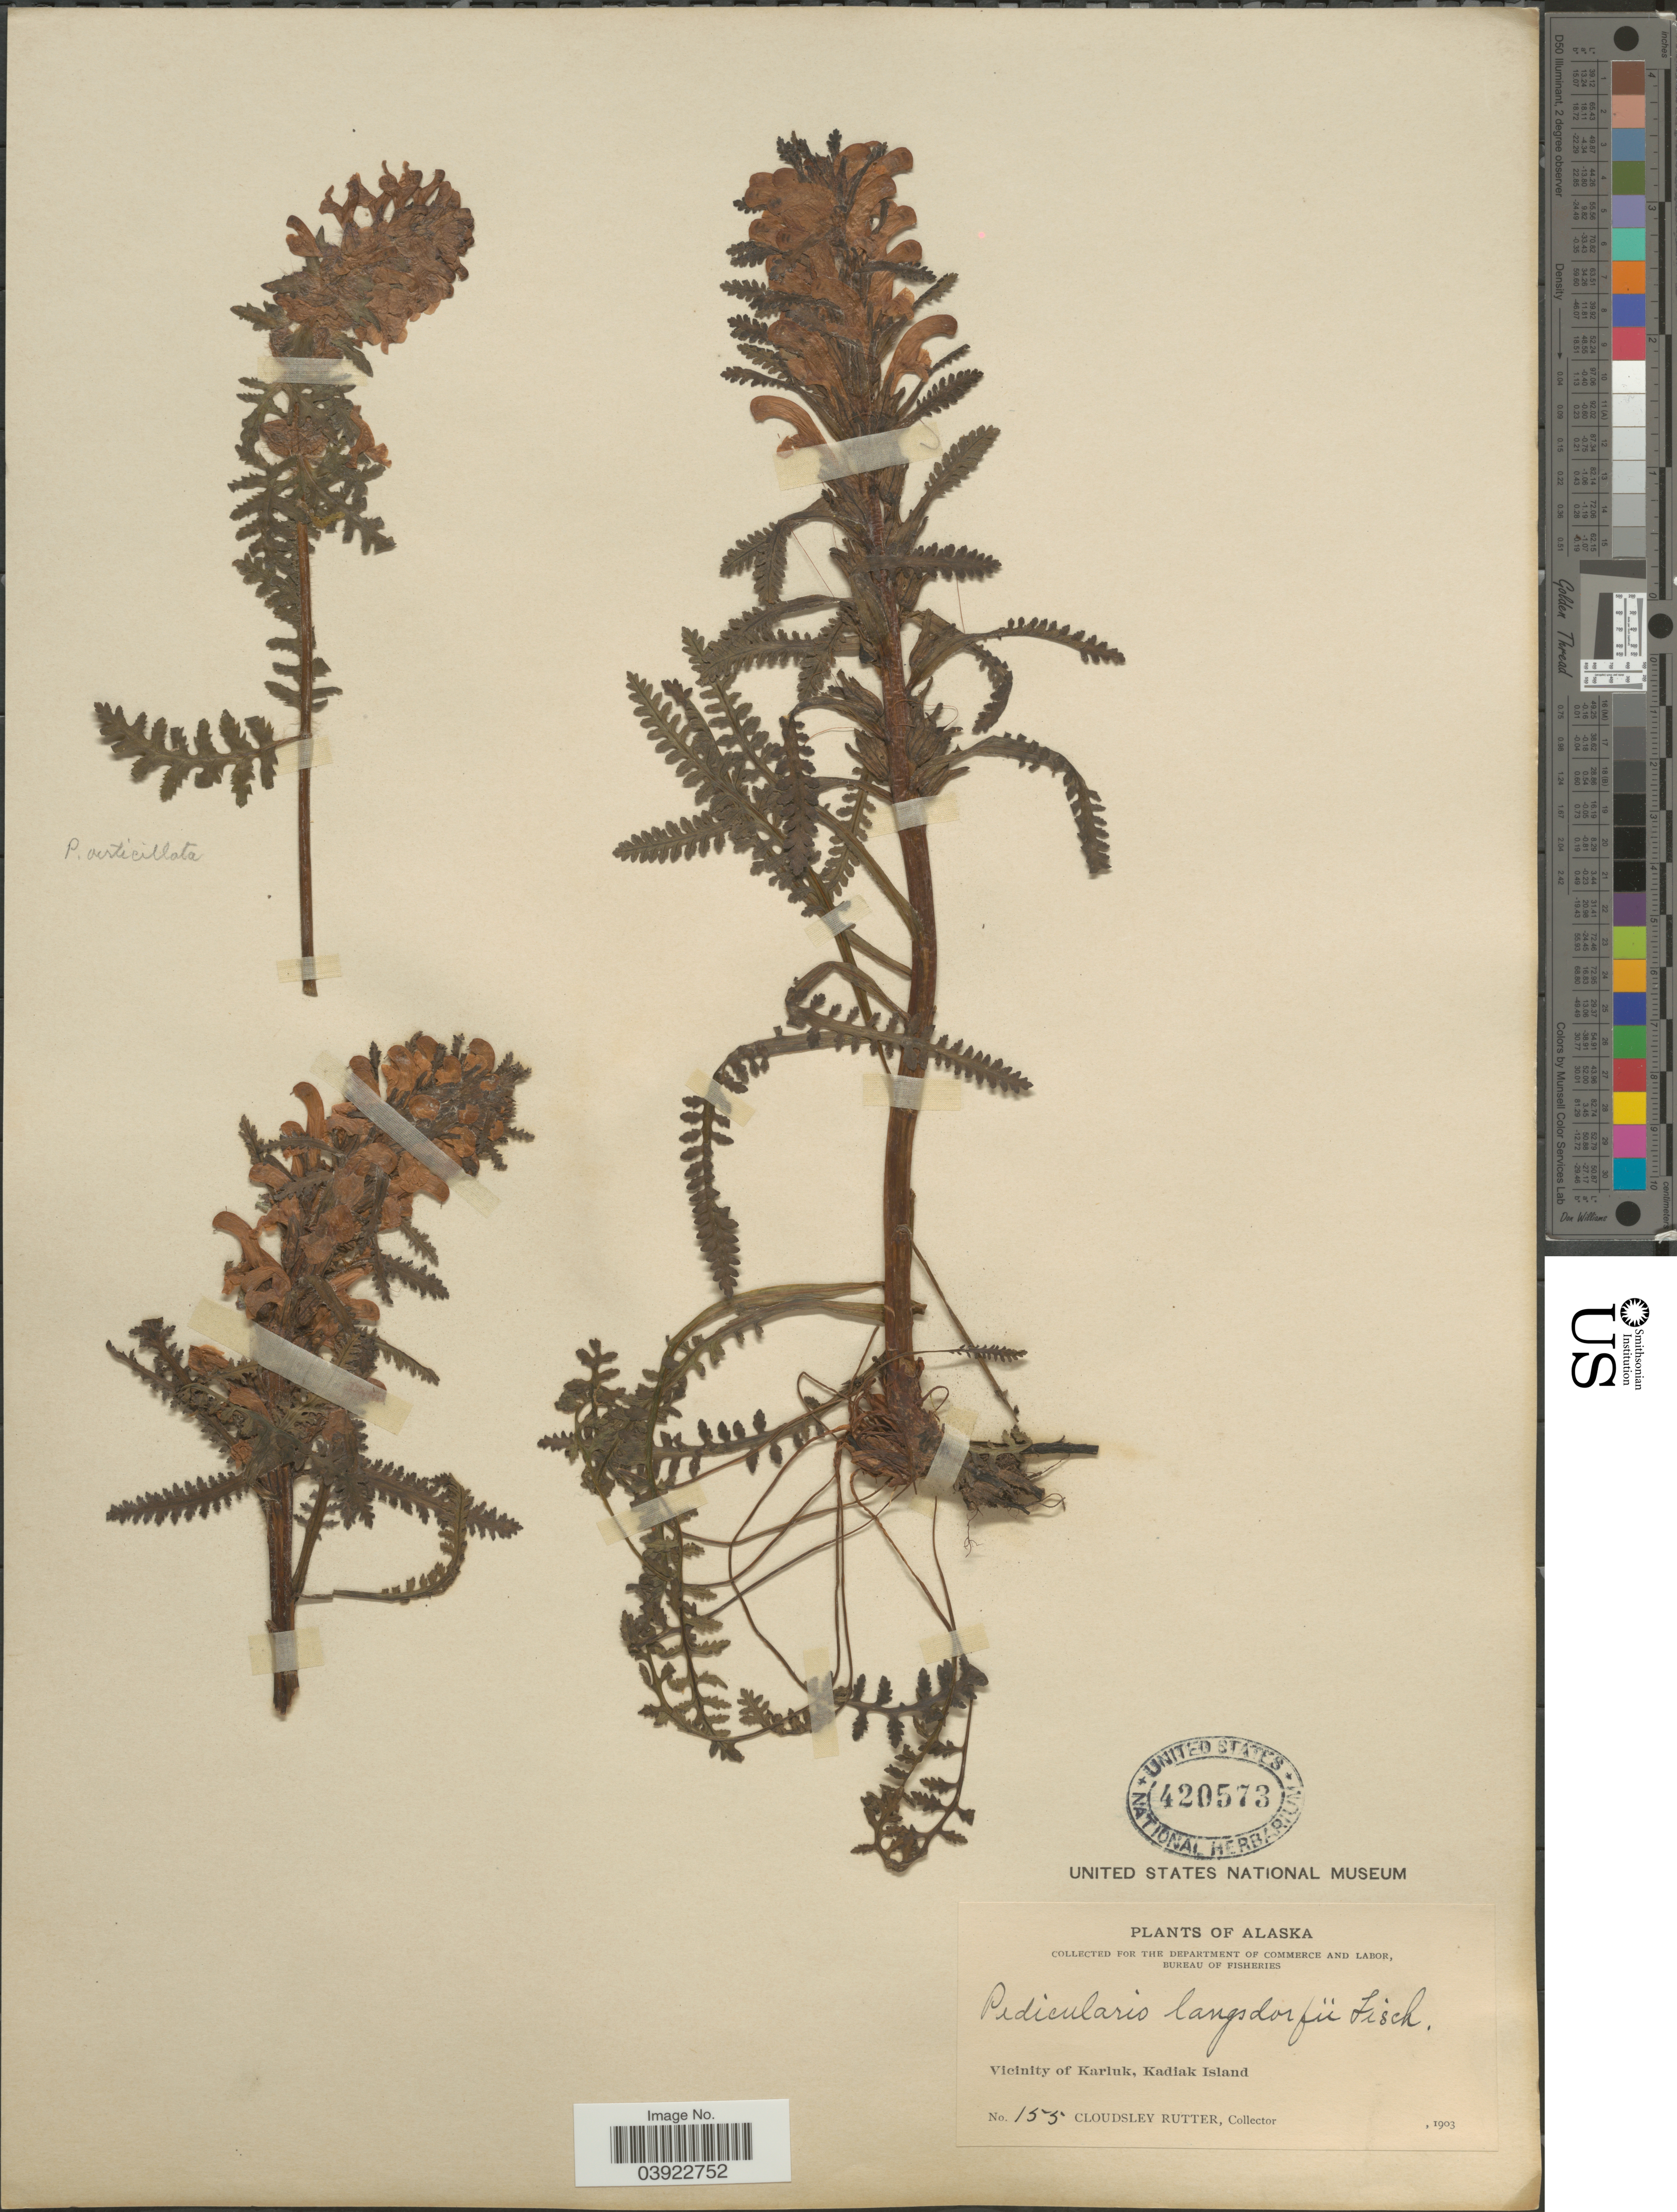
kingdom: Plantae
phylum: Tracheophyta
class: Magnoliopsida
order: Lamiales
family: Orobanchaceae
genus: Pedicularis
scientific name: Pedicularis langsdorffii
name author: Fisch. ex Steven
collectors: C. Rutter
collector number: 155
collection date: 1903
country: United States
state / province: Alaska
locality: Vicinity of Karluk, Kadiak Island.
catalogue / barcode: US 420573